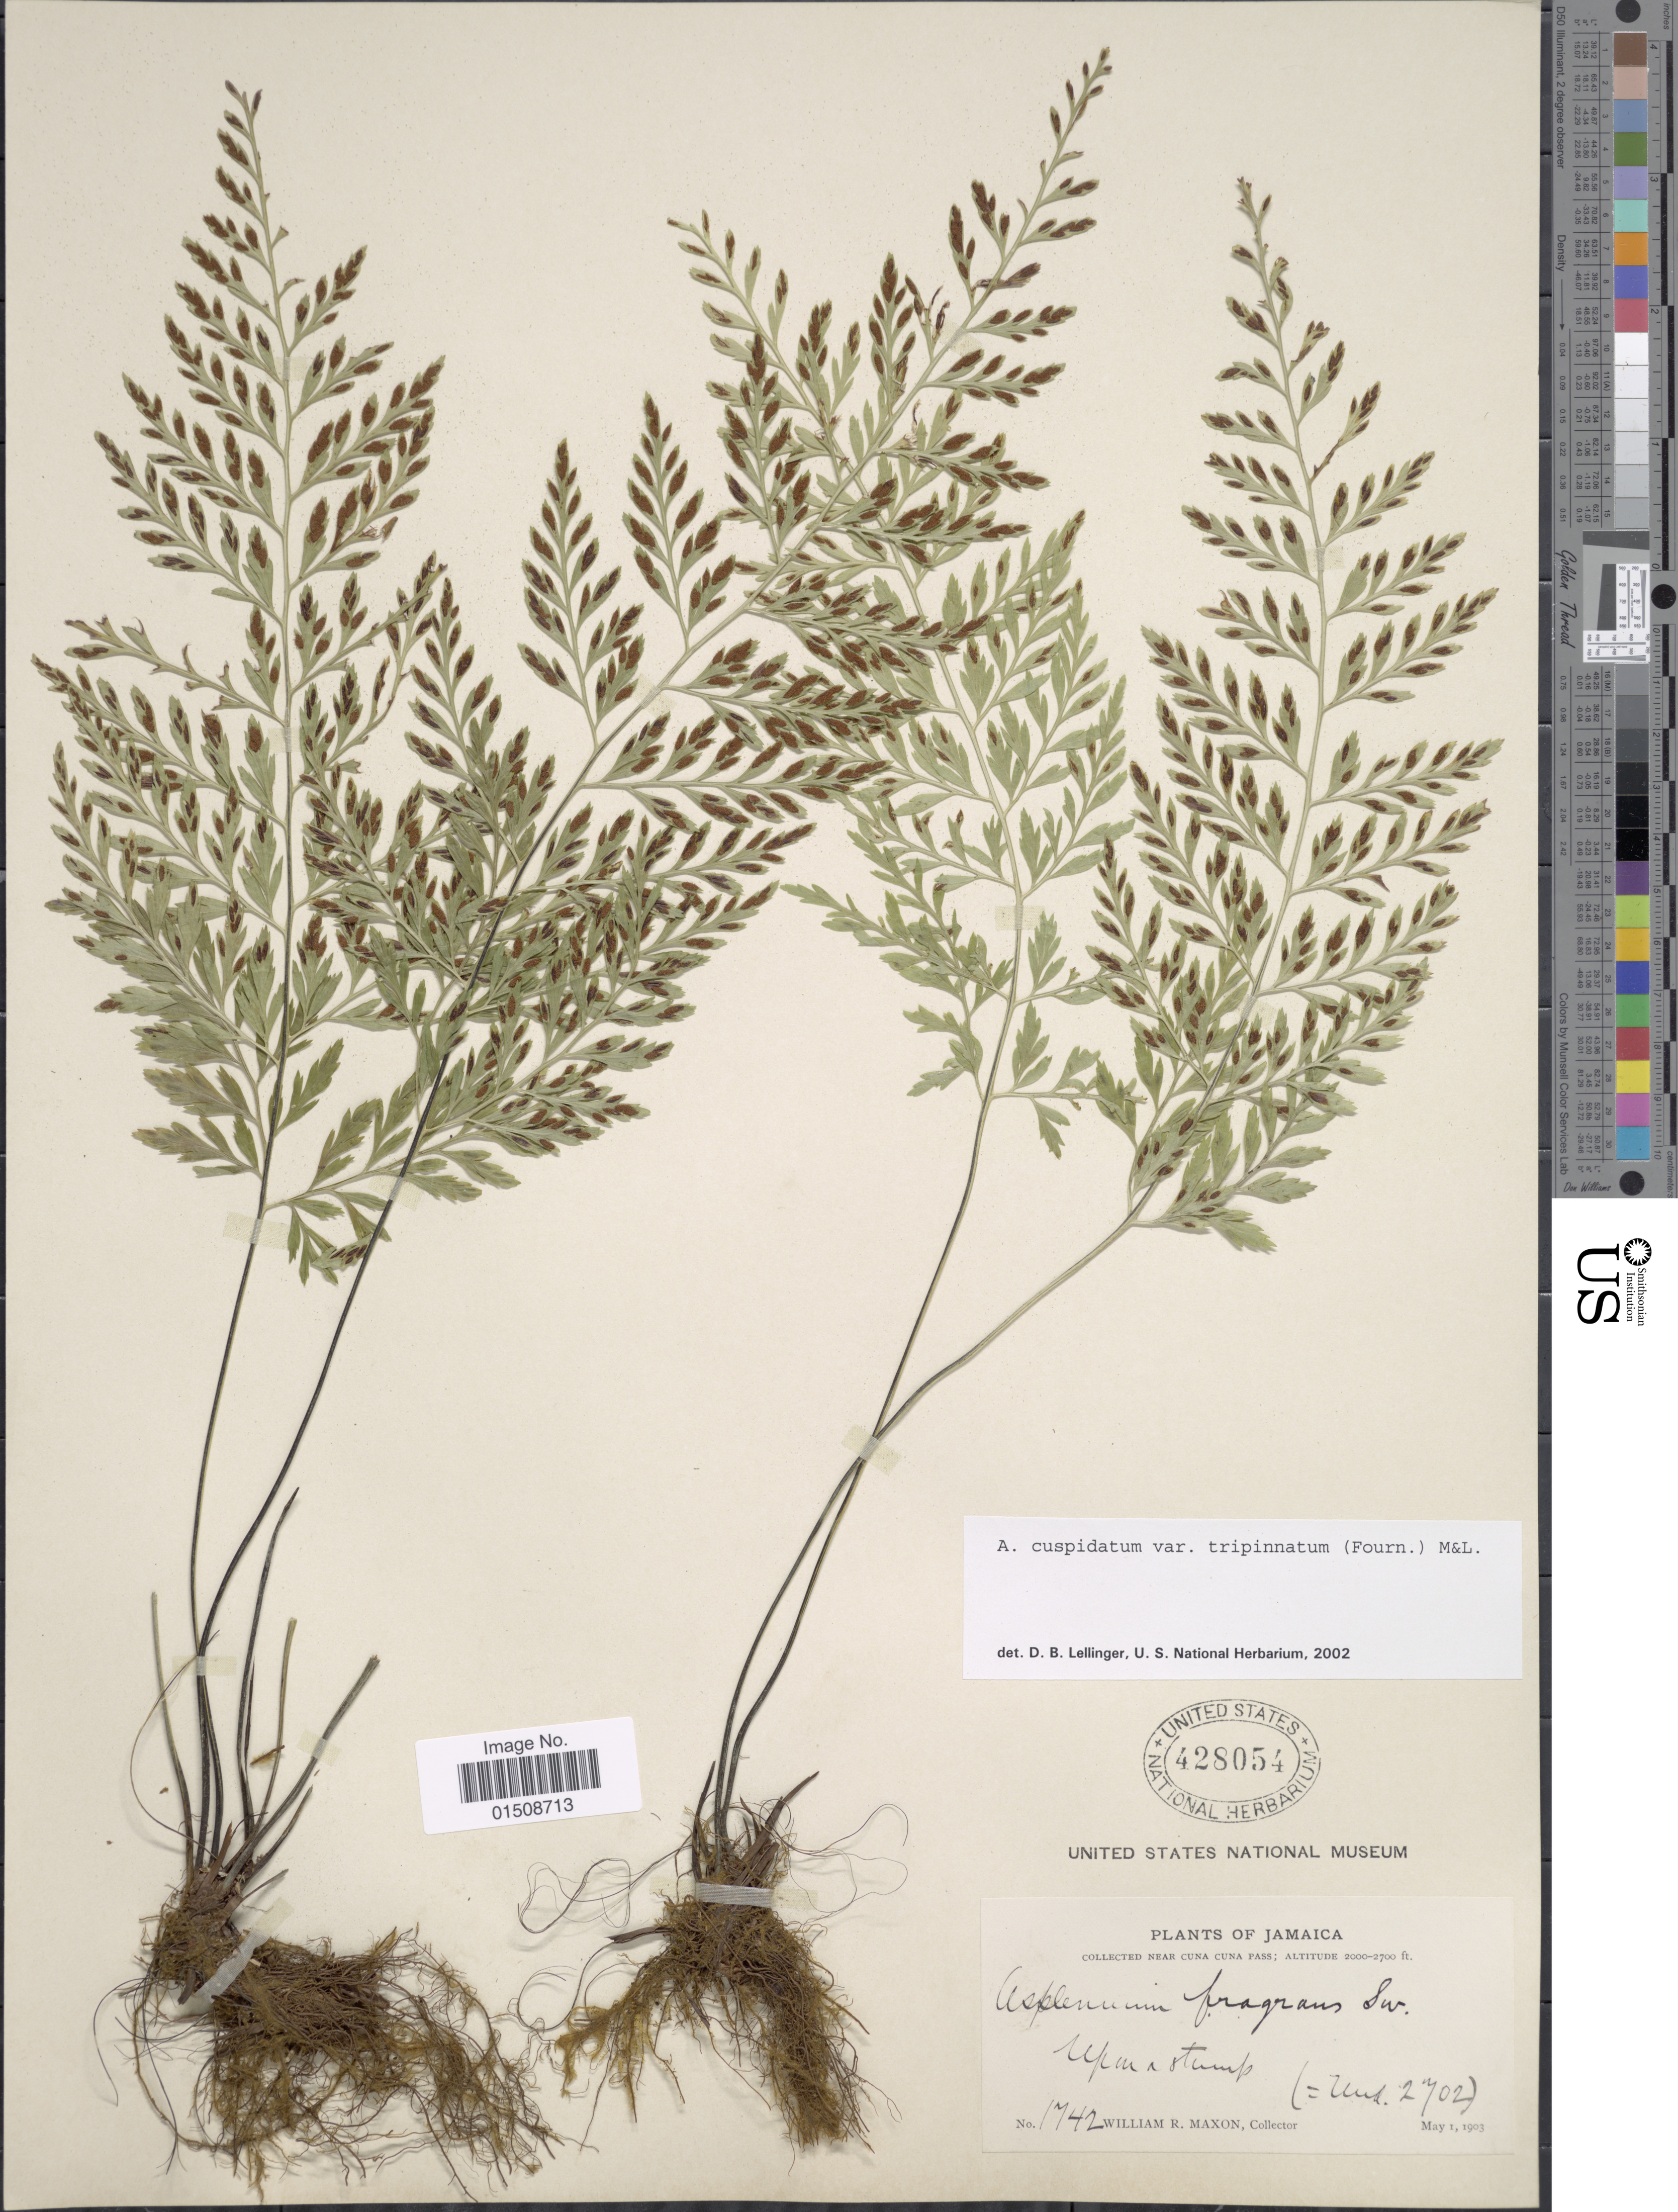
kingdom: Plantae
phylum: Tracheophyta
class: Polypodiopsida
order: Polypodiales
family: Aspleniaceae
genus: Asplenium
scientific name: Asplenium cuspidatum var. tripinnatum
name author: (E. Fourn.) C.V. Morton & Lellinger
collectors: W. R. Maxon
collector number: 1742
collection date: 1903-05-01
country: Jamaica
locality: Near Cuna Cuna Pass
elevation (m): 610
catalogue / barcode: US 428054